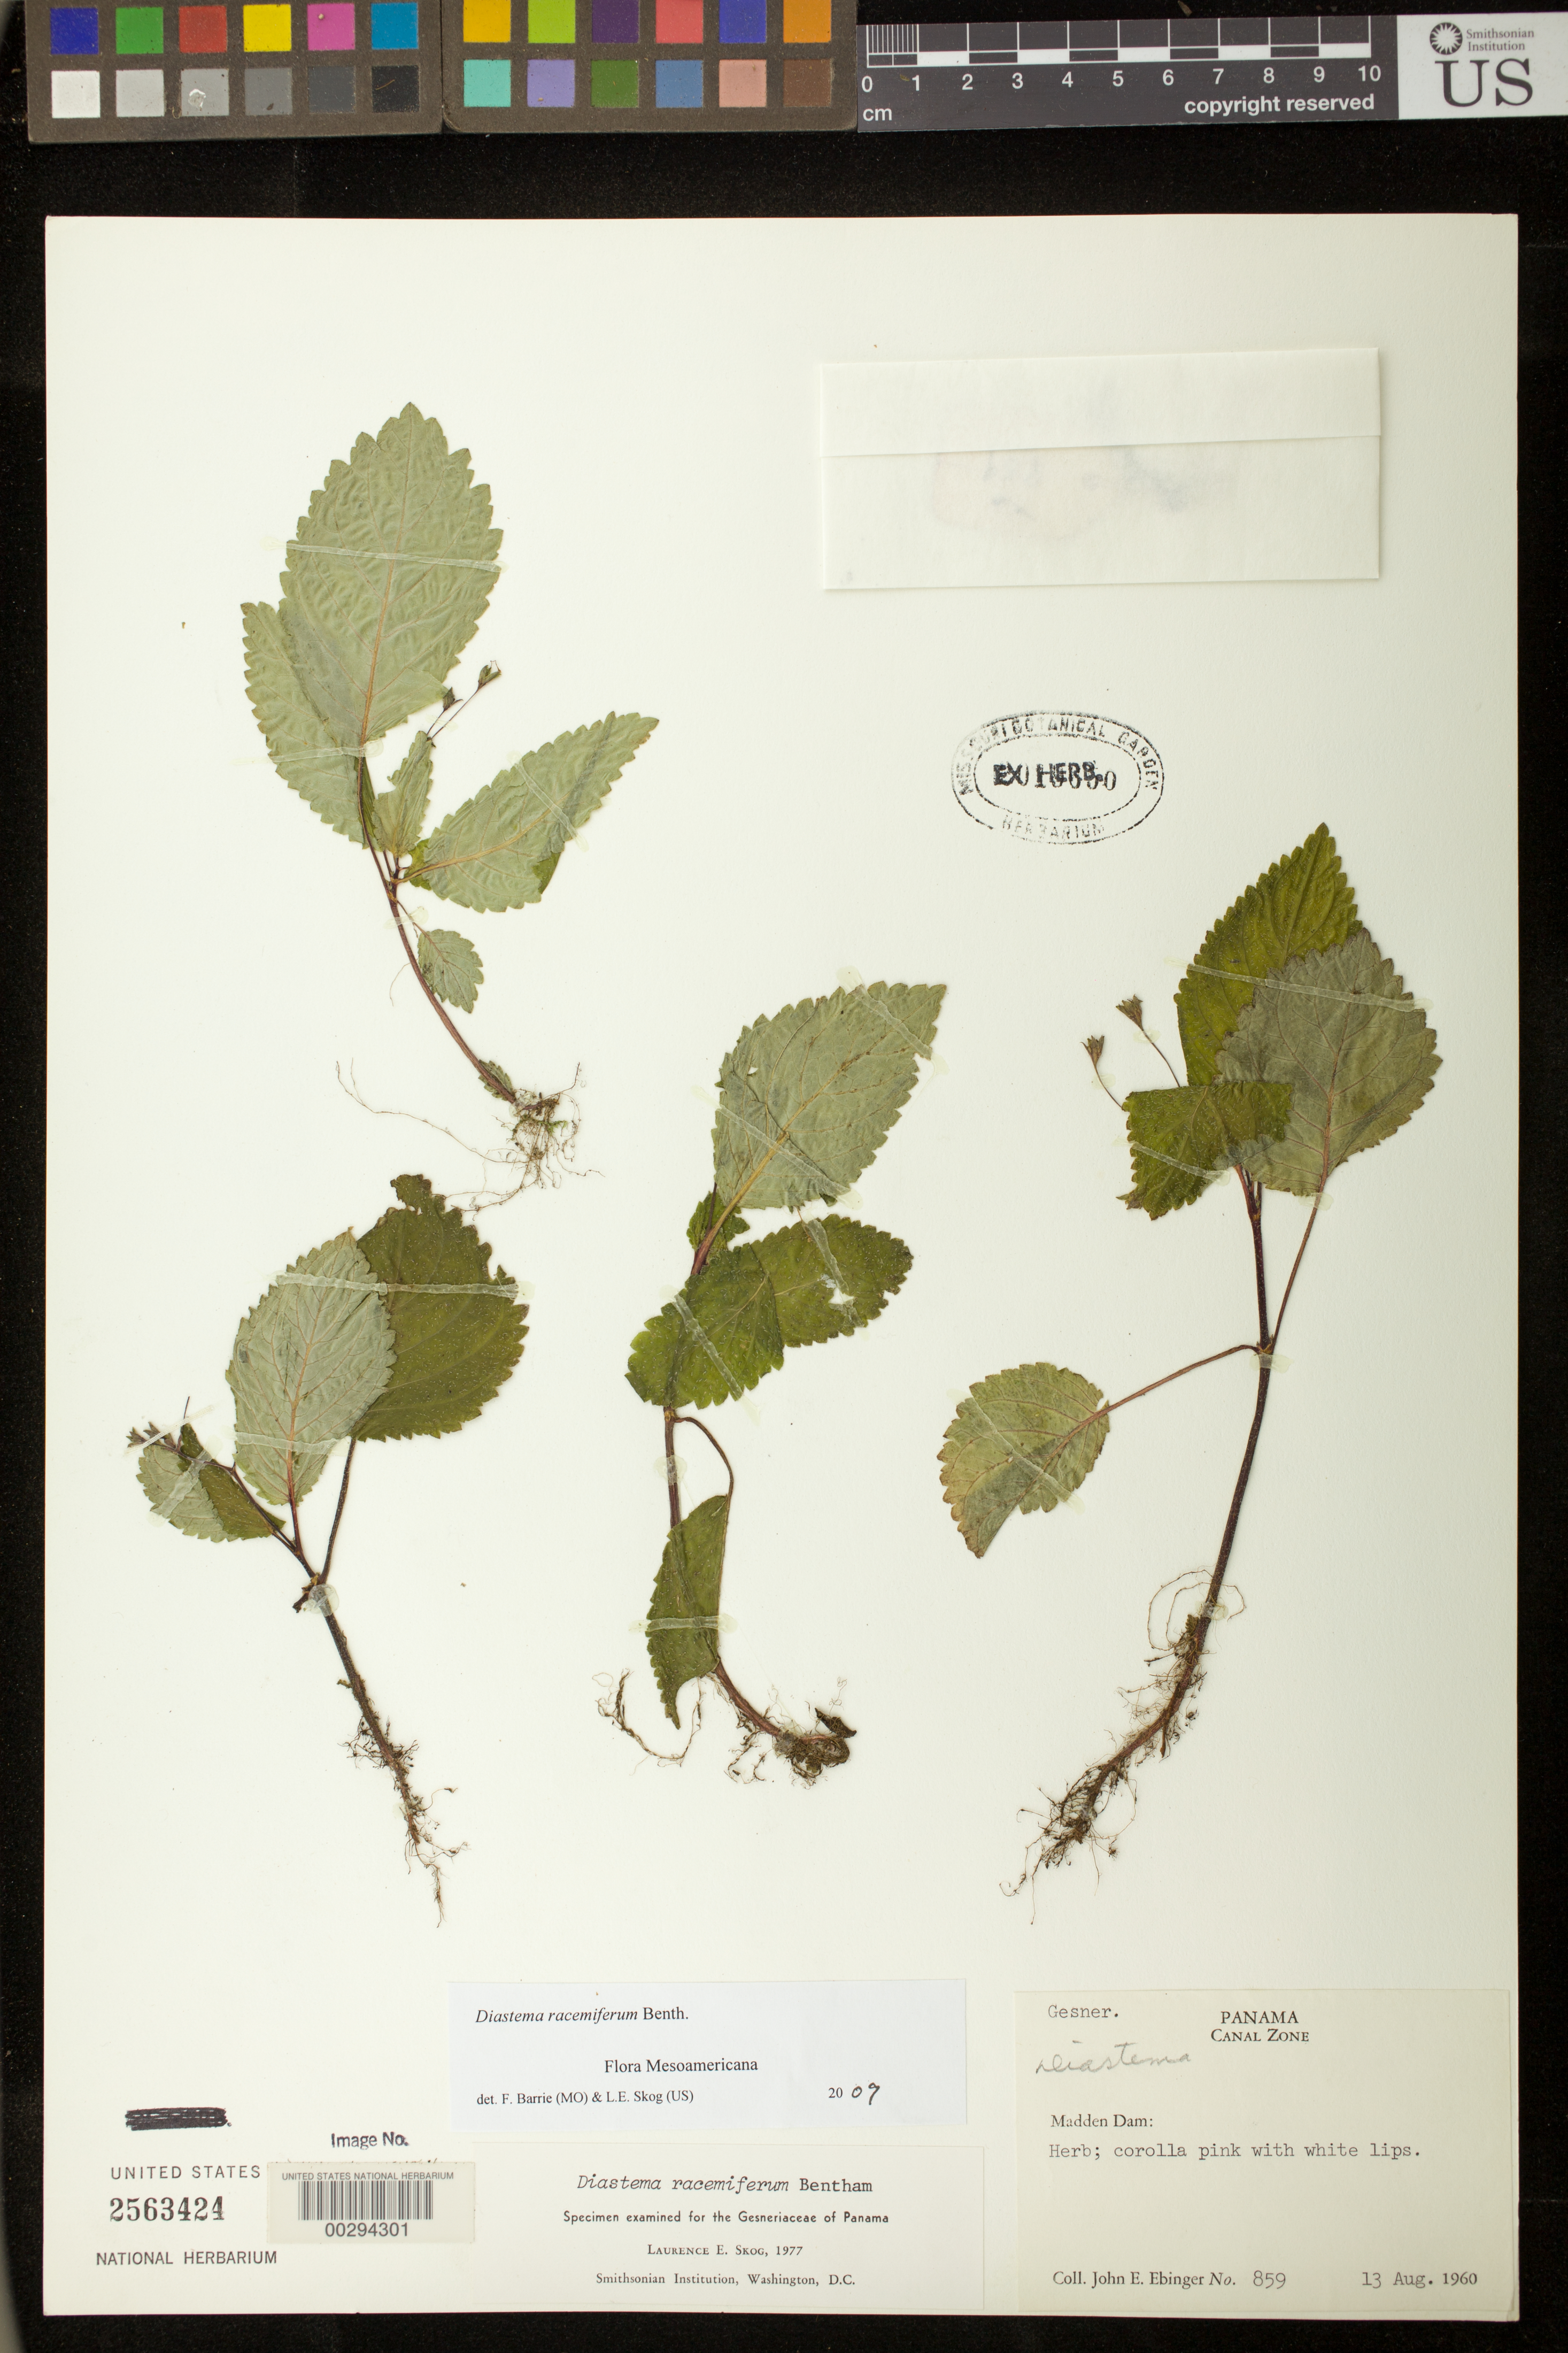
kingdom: Plantae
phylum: Tracheophyta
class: Magnoliopsida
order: Lamiales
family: Gesneriaceae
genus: Diastema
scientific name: Diastema racemiferum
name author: Benth.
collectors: J. Ebinger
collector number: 859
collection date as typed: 13 Aug 1960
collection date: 1960-08-13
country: Panama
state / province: Colón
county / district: Canal Zone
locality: Madden Dam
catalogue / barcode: US 2563424